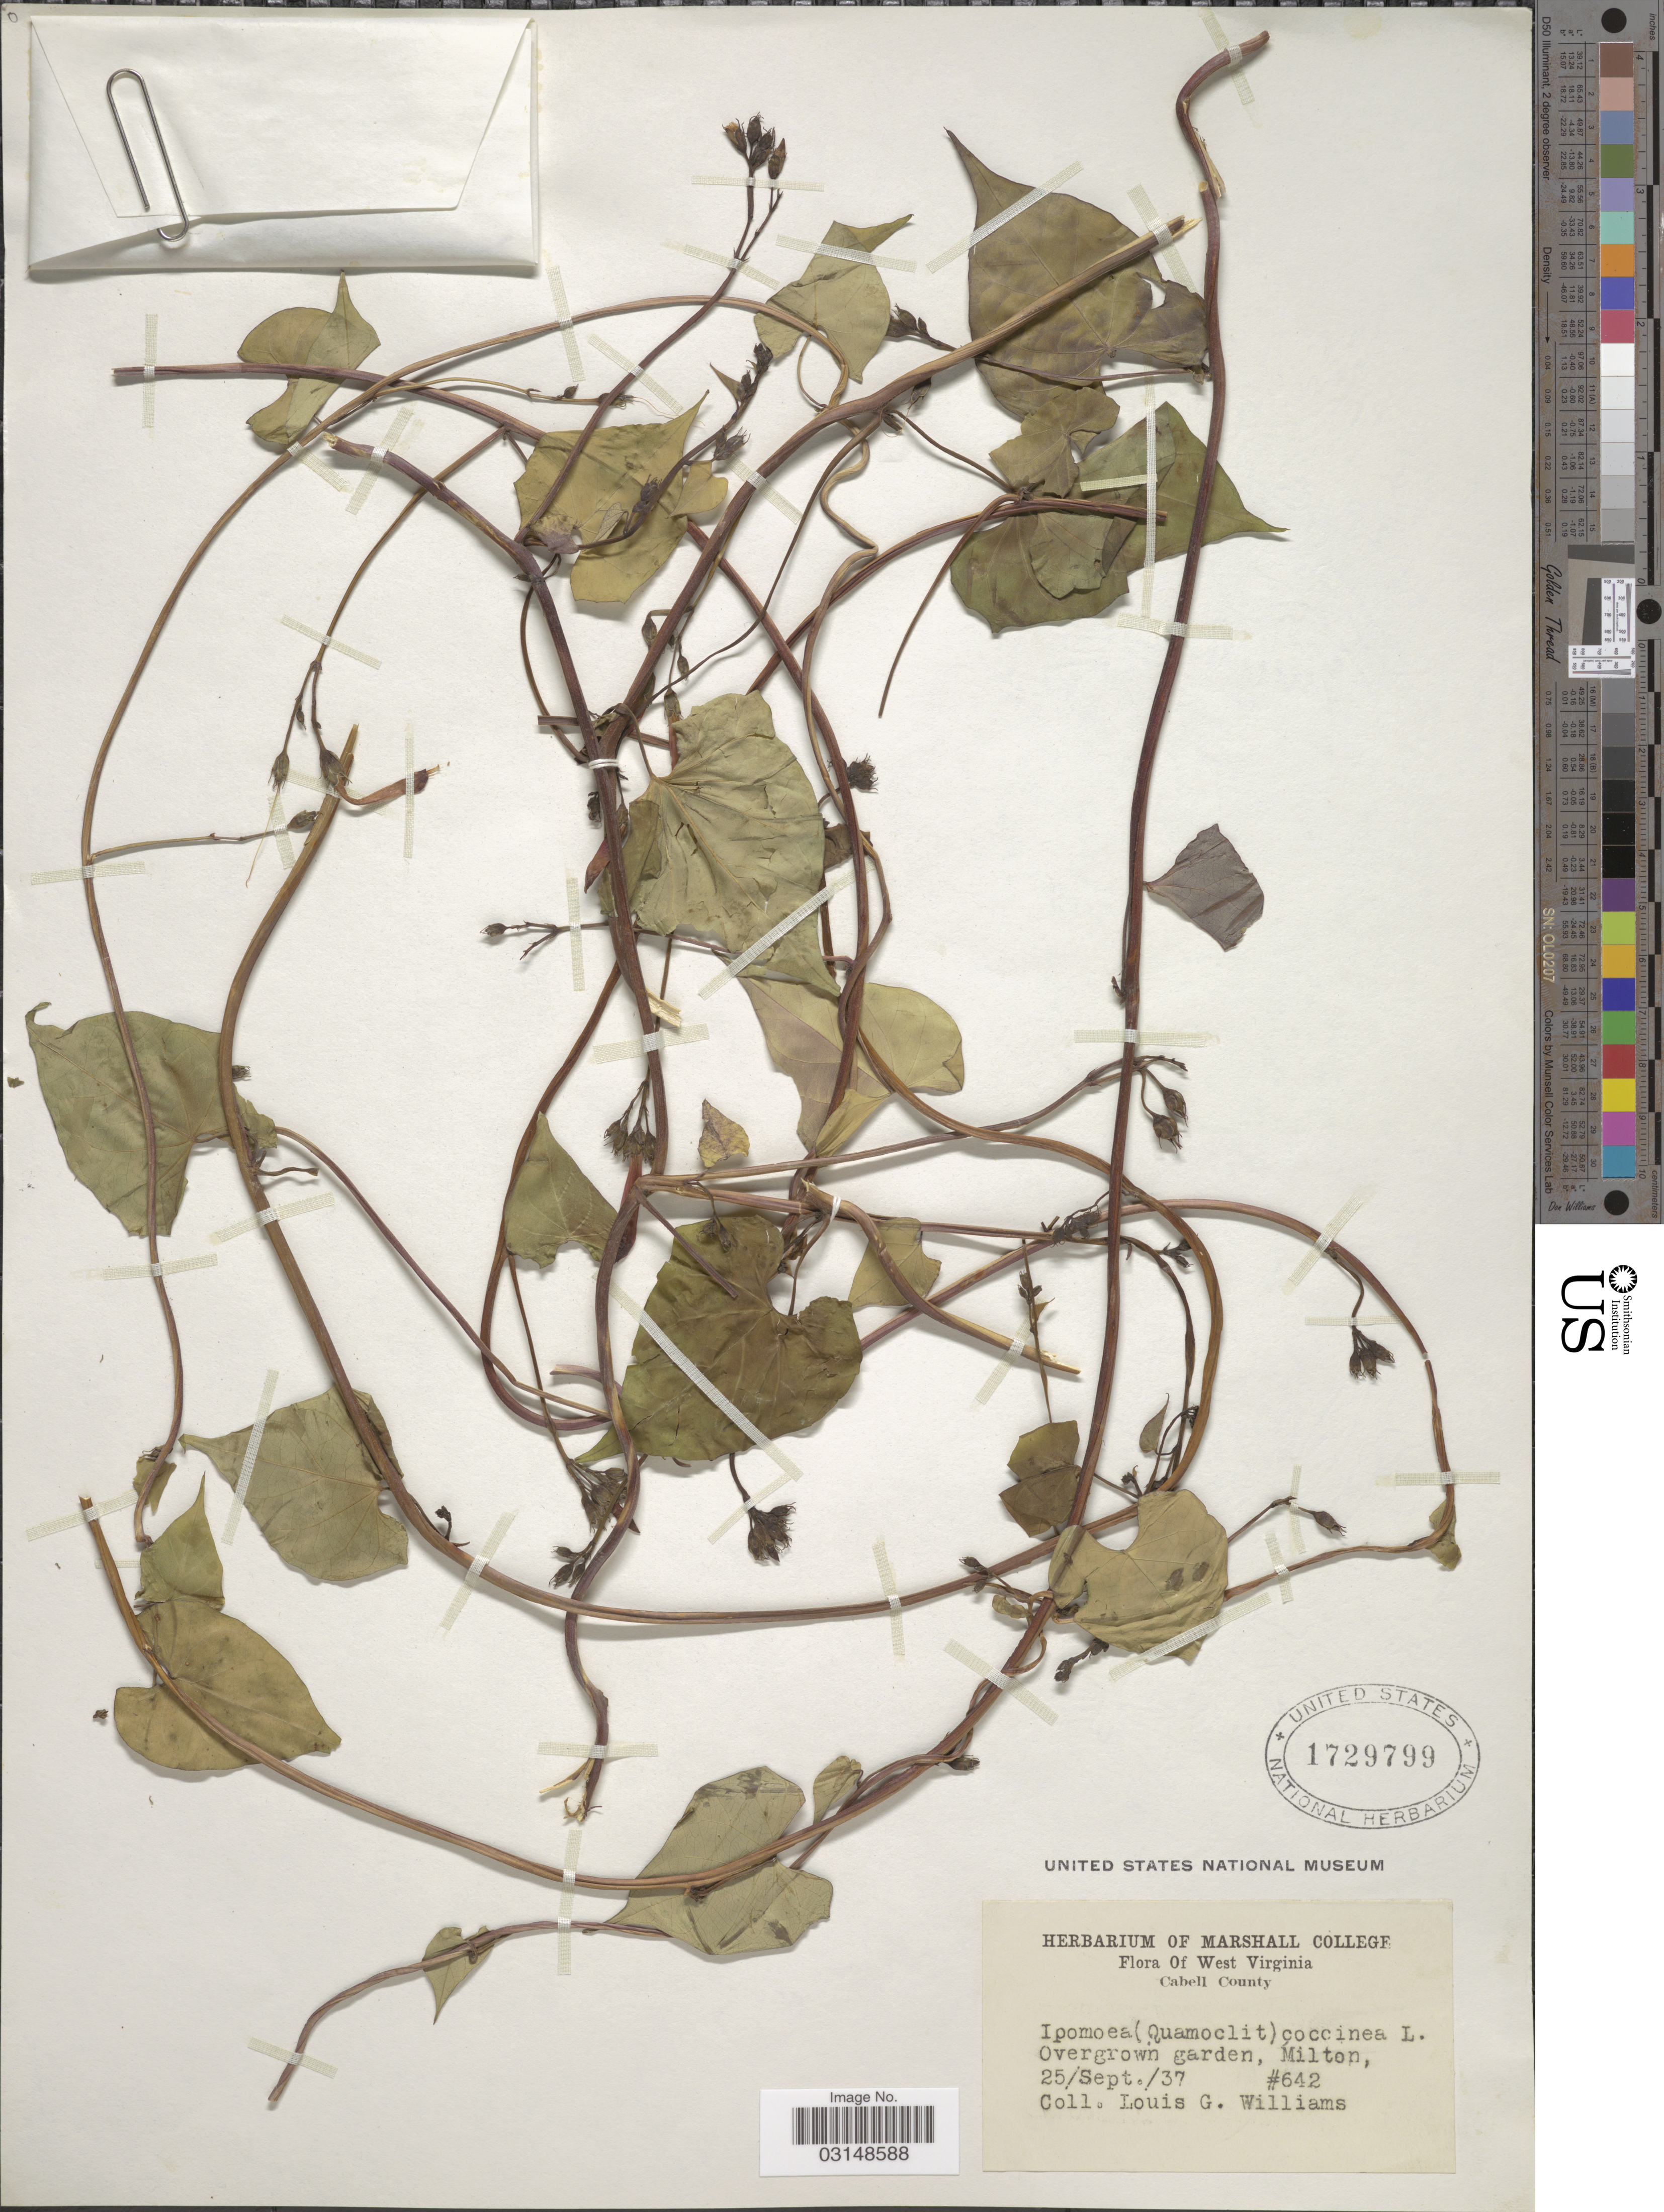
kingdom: Plantae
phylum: Tracheophyta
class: Magnoliopsida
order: Solanales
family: Convolvulaceae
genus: Ipomoea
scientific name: Ipomoea coccinea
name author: L.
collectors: L. G. Williams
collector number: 642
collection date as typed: Transcribed d/m/y: 25/9/37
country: United States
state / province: West Virginia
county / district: Cabell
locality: Cabell County, Overgrown garden, Milton.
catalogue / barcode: US 1729799